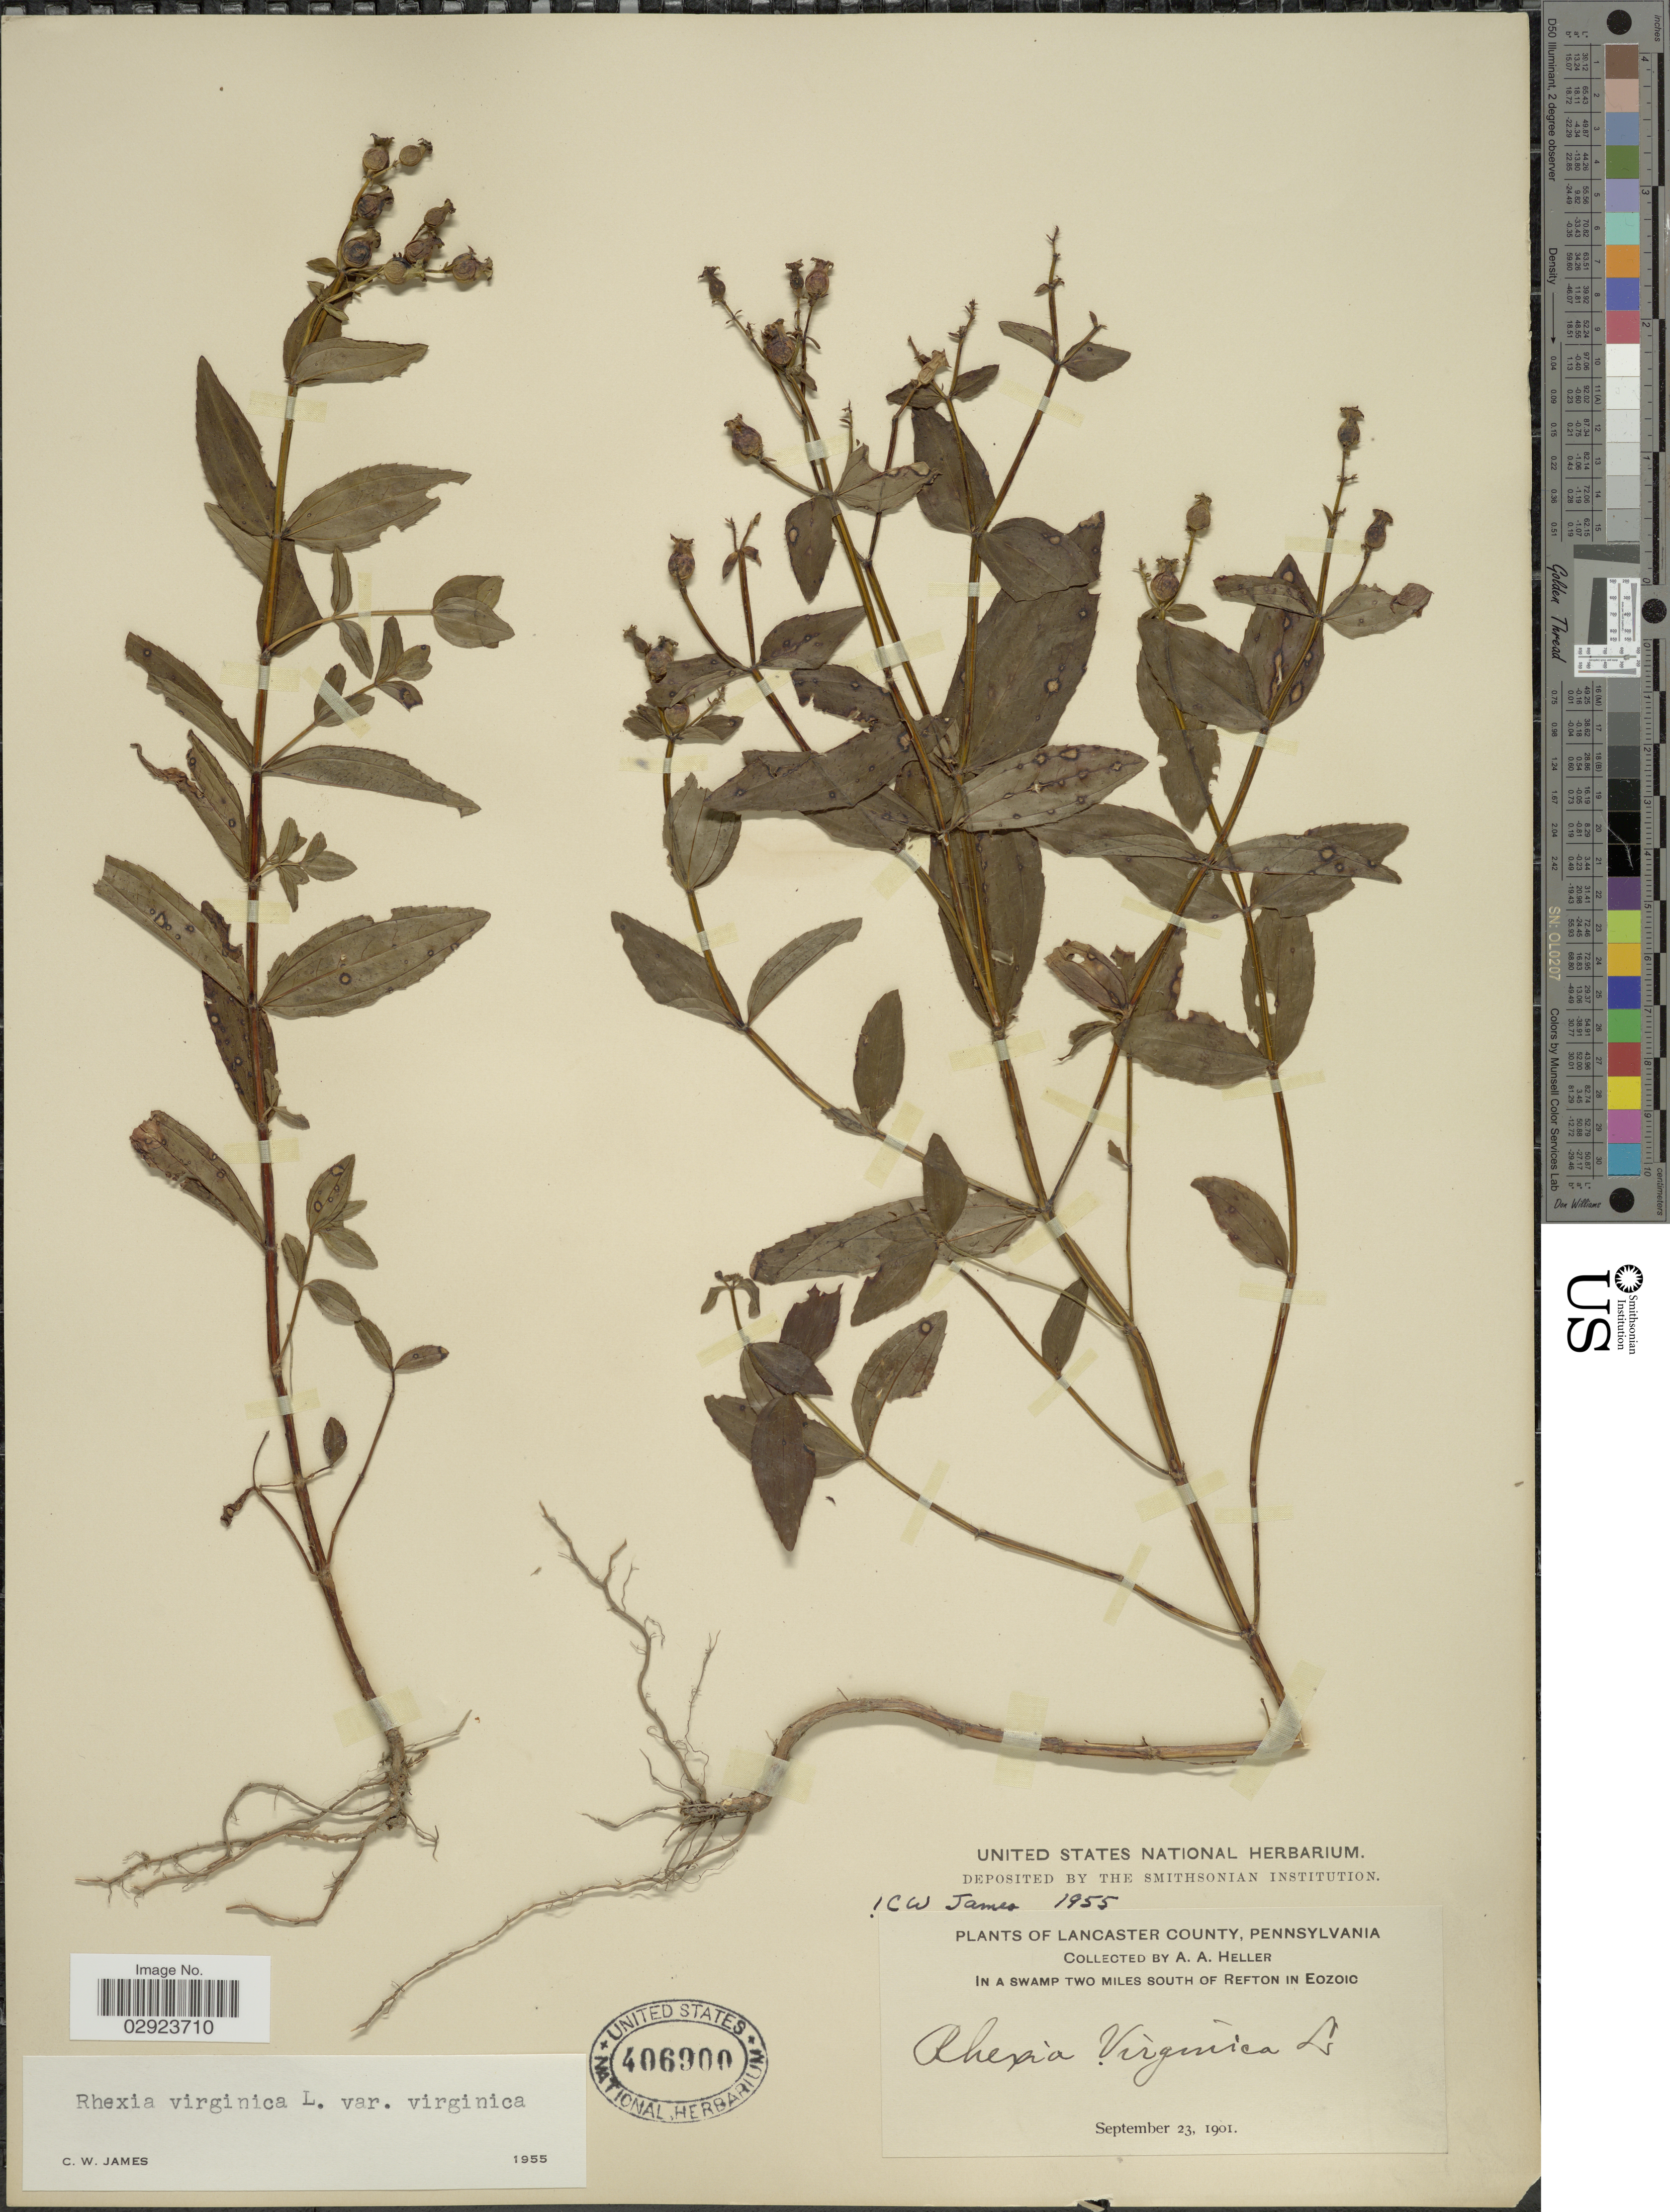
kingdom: Plantae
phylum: Tracheophyta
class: Magnoliopsida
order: Myrtales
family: Melastomataceae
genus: Rhexia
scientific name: Rhexia virginica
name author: L.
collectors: A. A. Heller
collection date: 1901-09-23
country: United States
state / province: Pennsylvania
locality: Lancaster County. In a swamp two miles south of Refton in Eozoic.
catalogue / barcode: US 406900